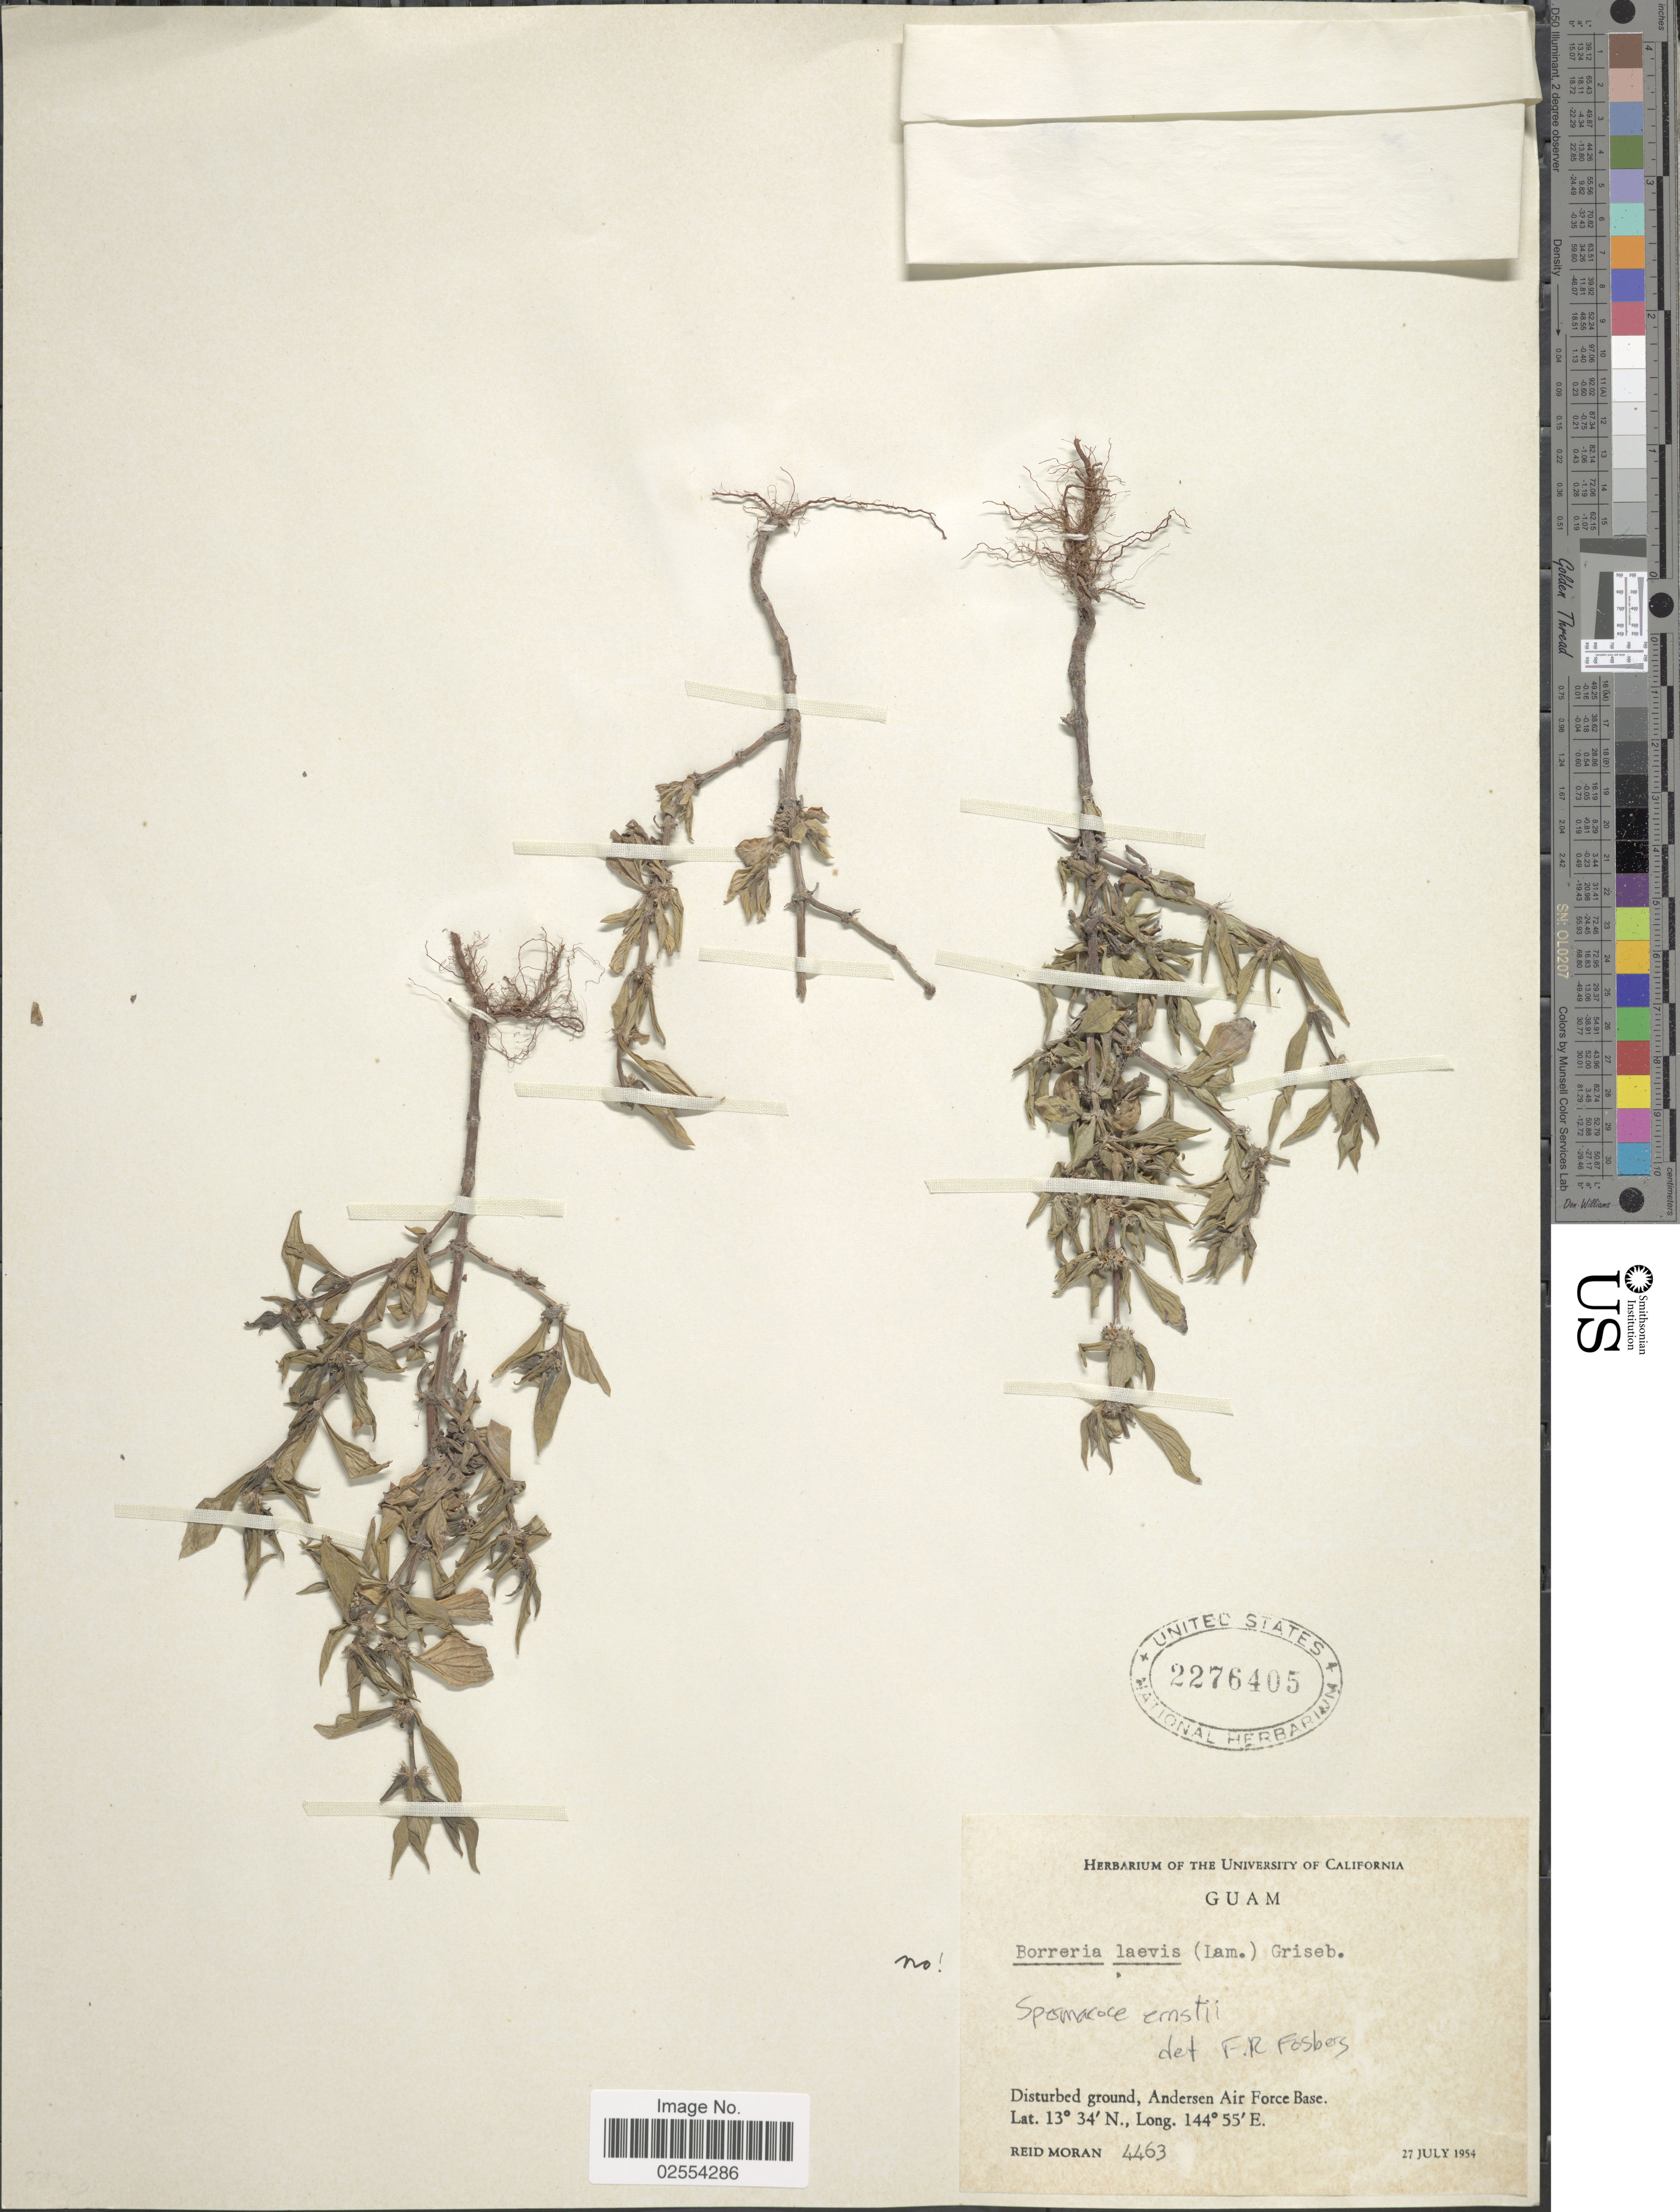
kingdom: Plantae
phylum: Tracheophyta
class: Magnoliopsida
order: Gentianales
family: Rubiaceae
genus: Spermacoce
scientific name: Spermacoce ernstii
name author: Fosberg & D.A. Powell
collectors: R. V. Moran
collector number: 4463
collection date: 1954-07-27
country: Guam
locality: Disturbed ground, Andersen Air Force Base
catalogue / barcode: US 2276405